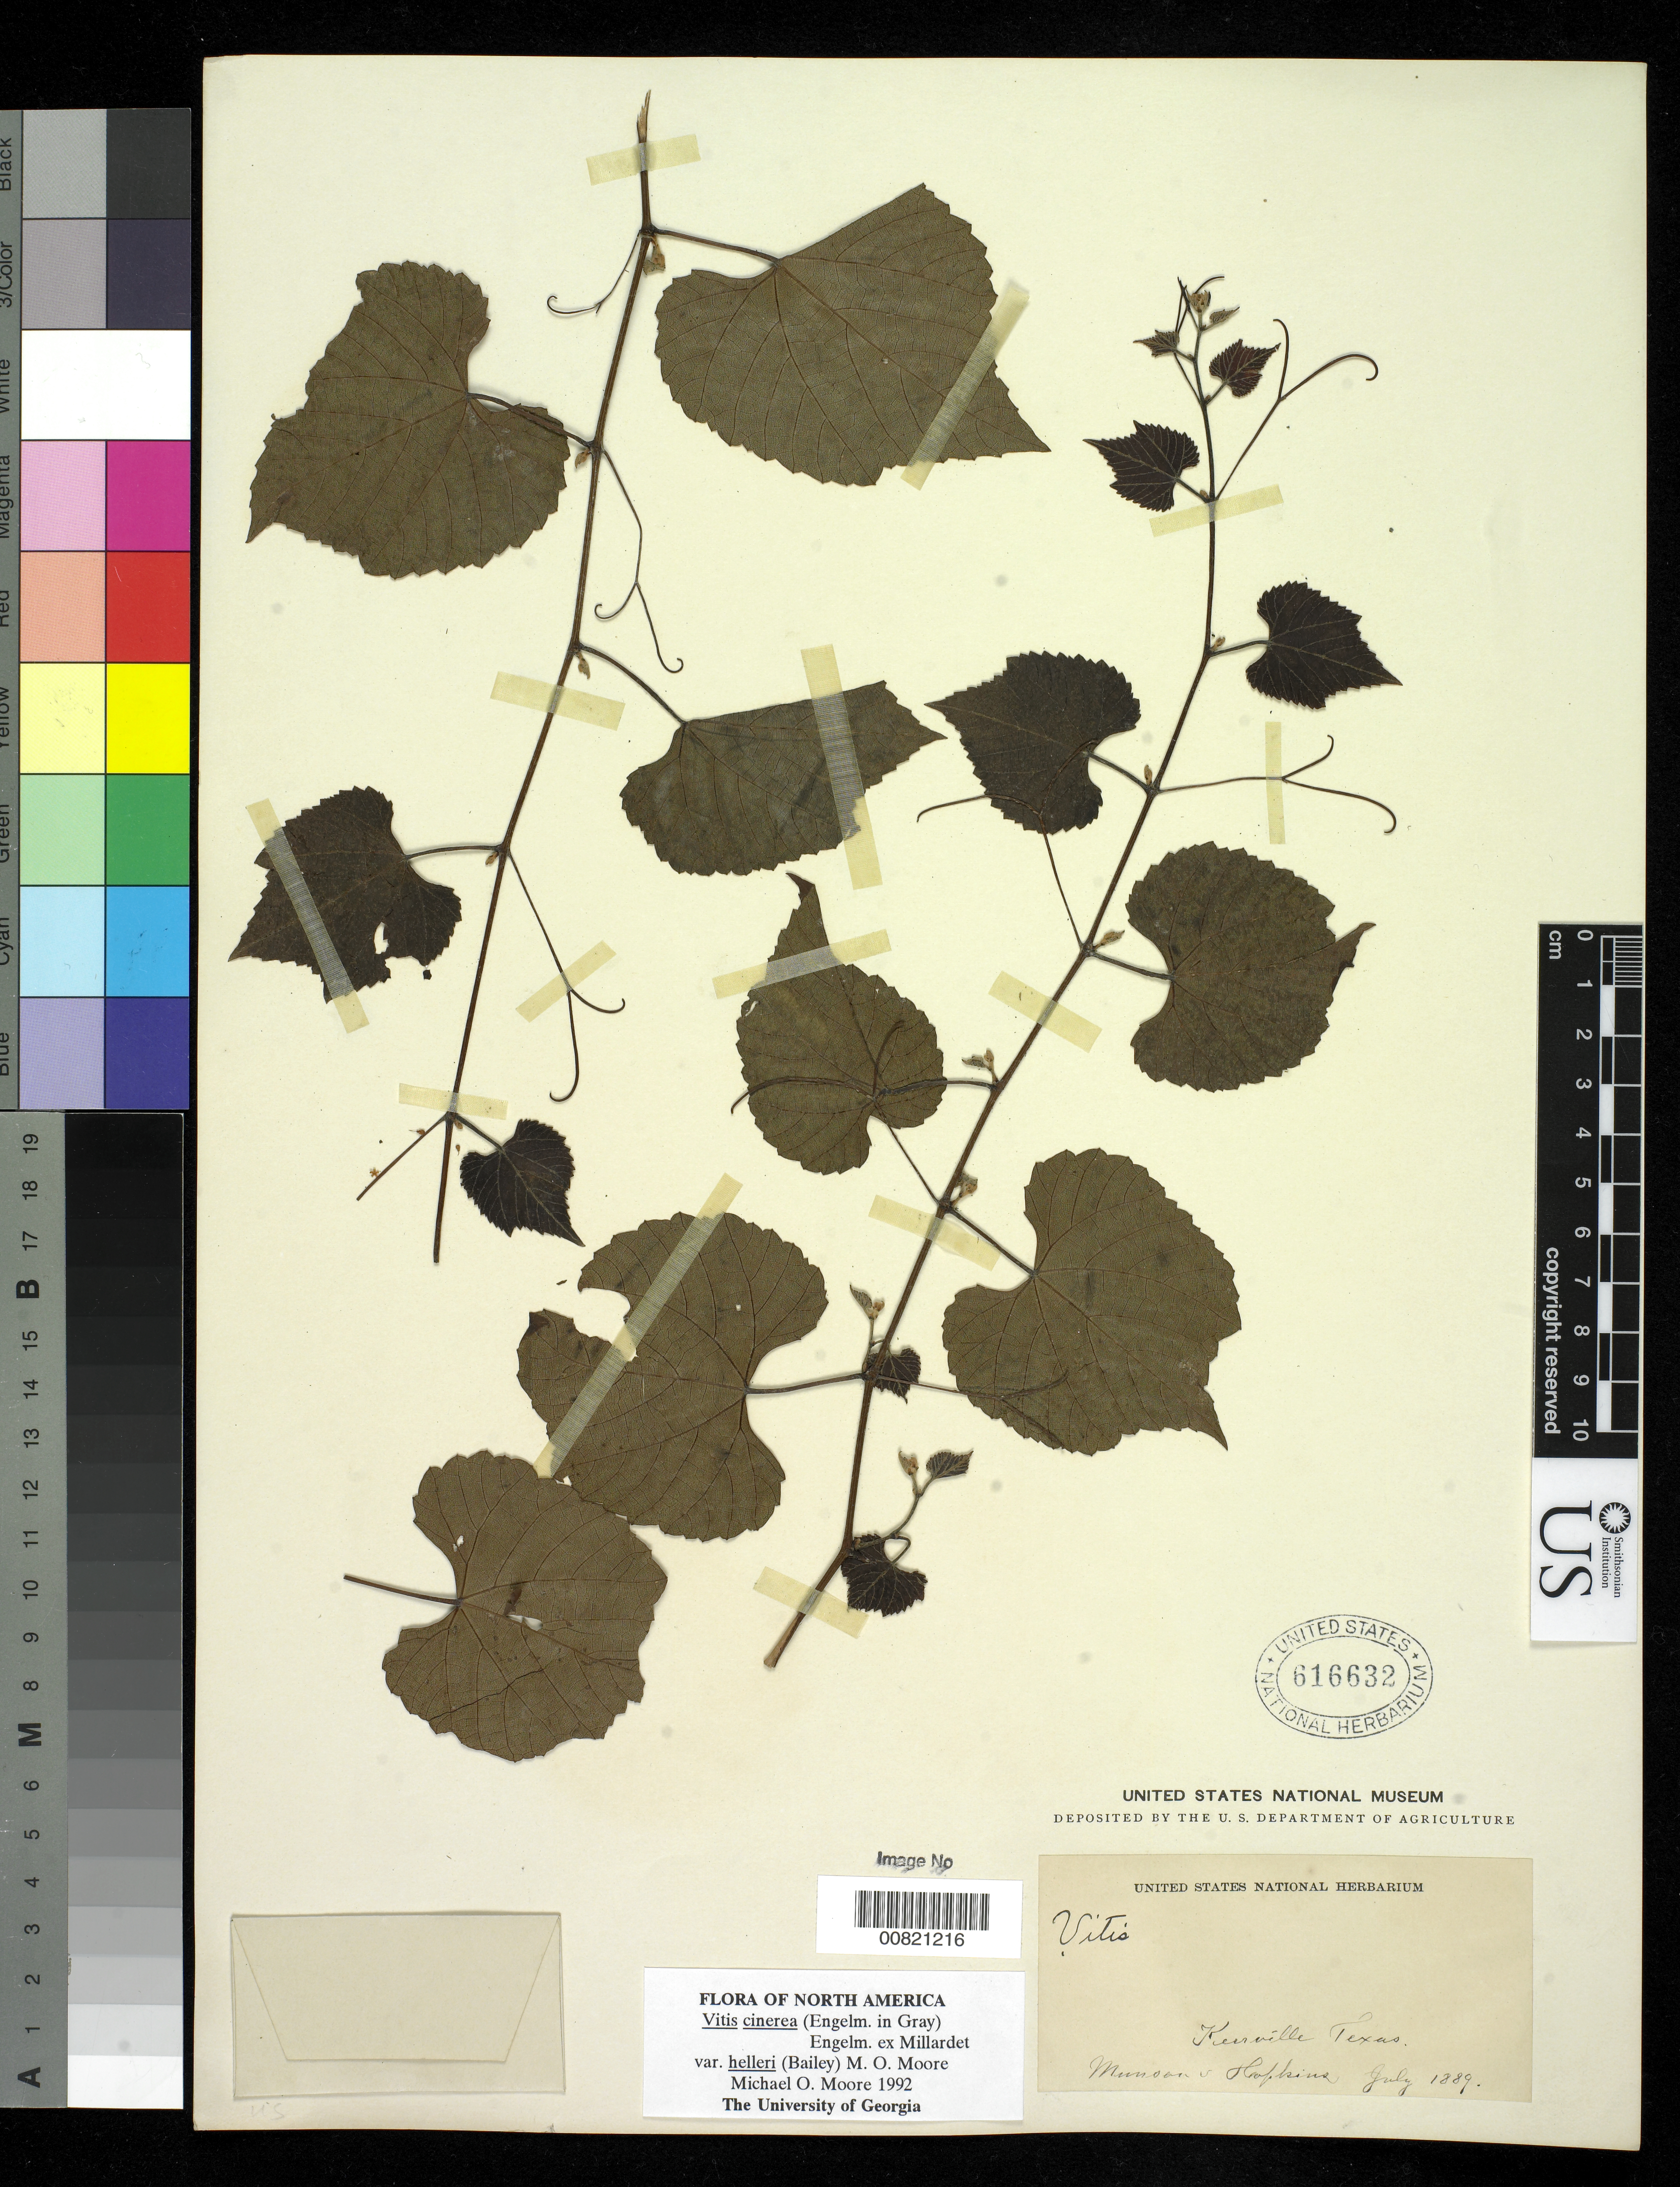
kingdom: Plantae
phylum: Tracheophyta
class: Magnoliopsida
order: Vitales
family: Vitaceae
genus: Vitis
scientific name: Vitis cinerea var. helleri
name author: (L.H. Bailey) M.O. Moore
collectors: T. V. Munson & -. Hopkins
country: United States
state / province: Texas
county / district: Kerr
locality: Kerrville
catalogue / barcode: US 616632